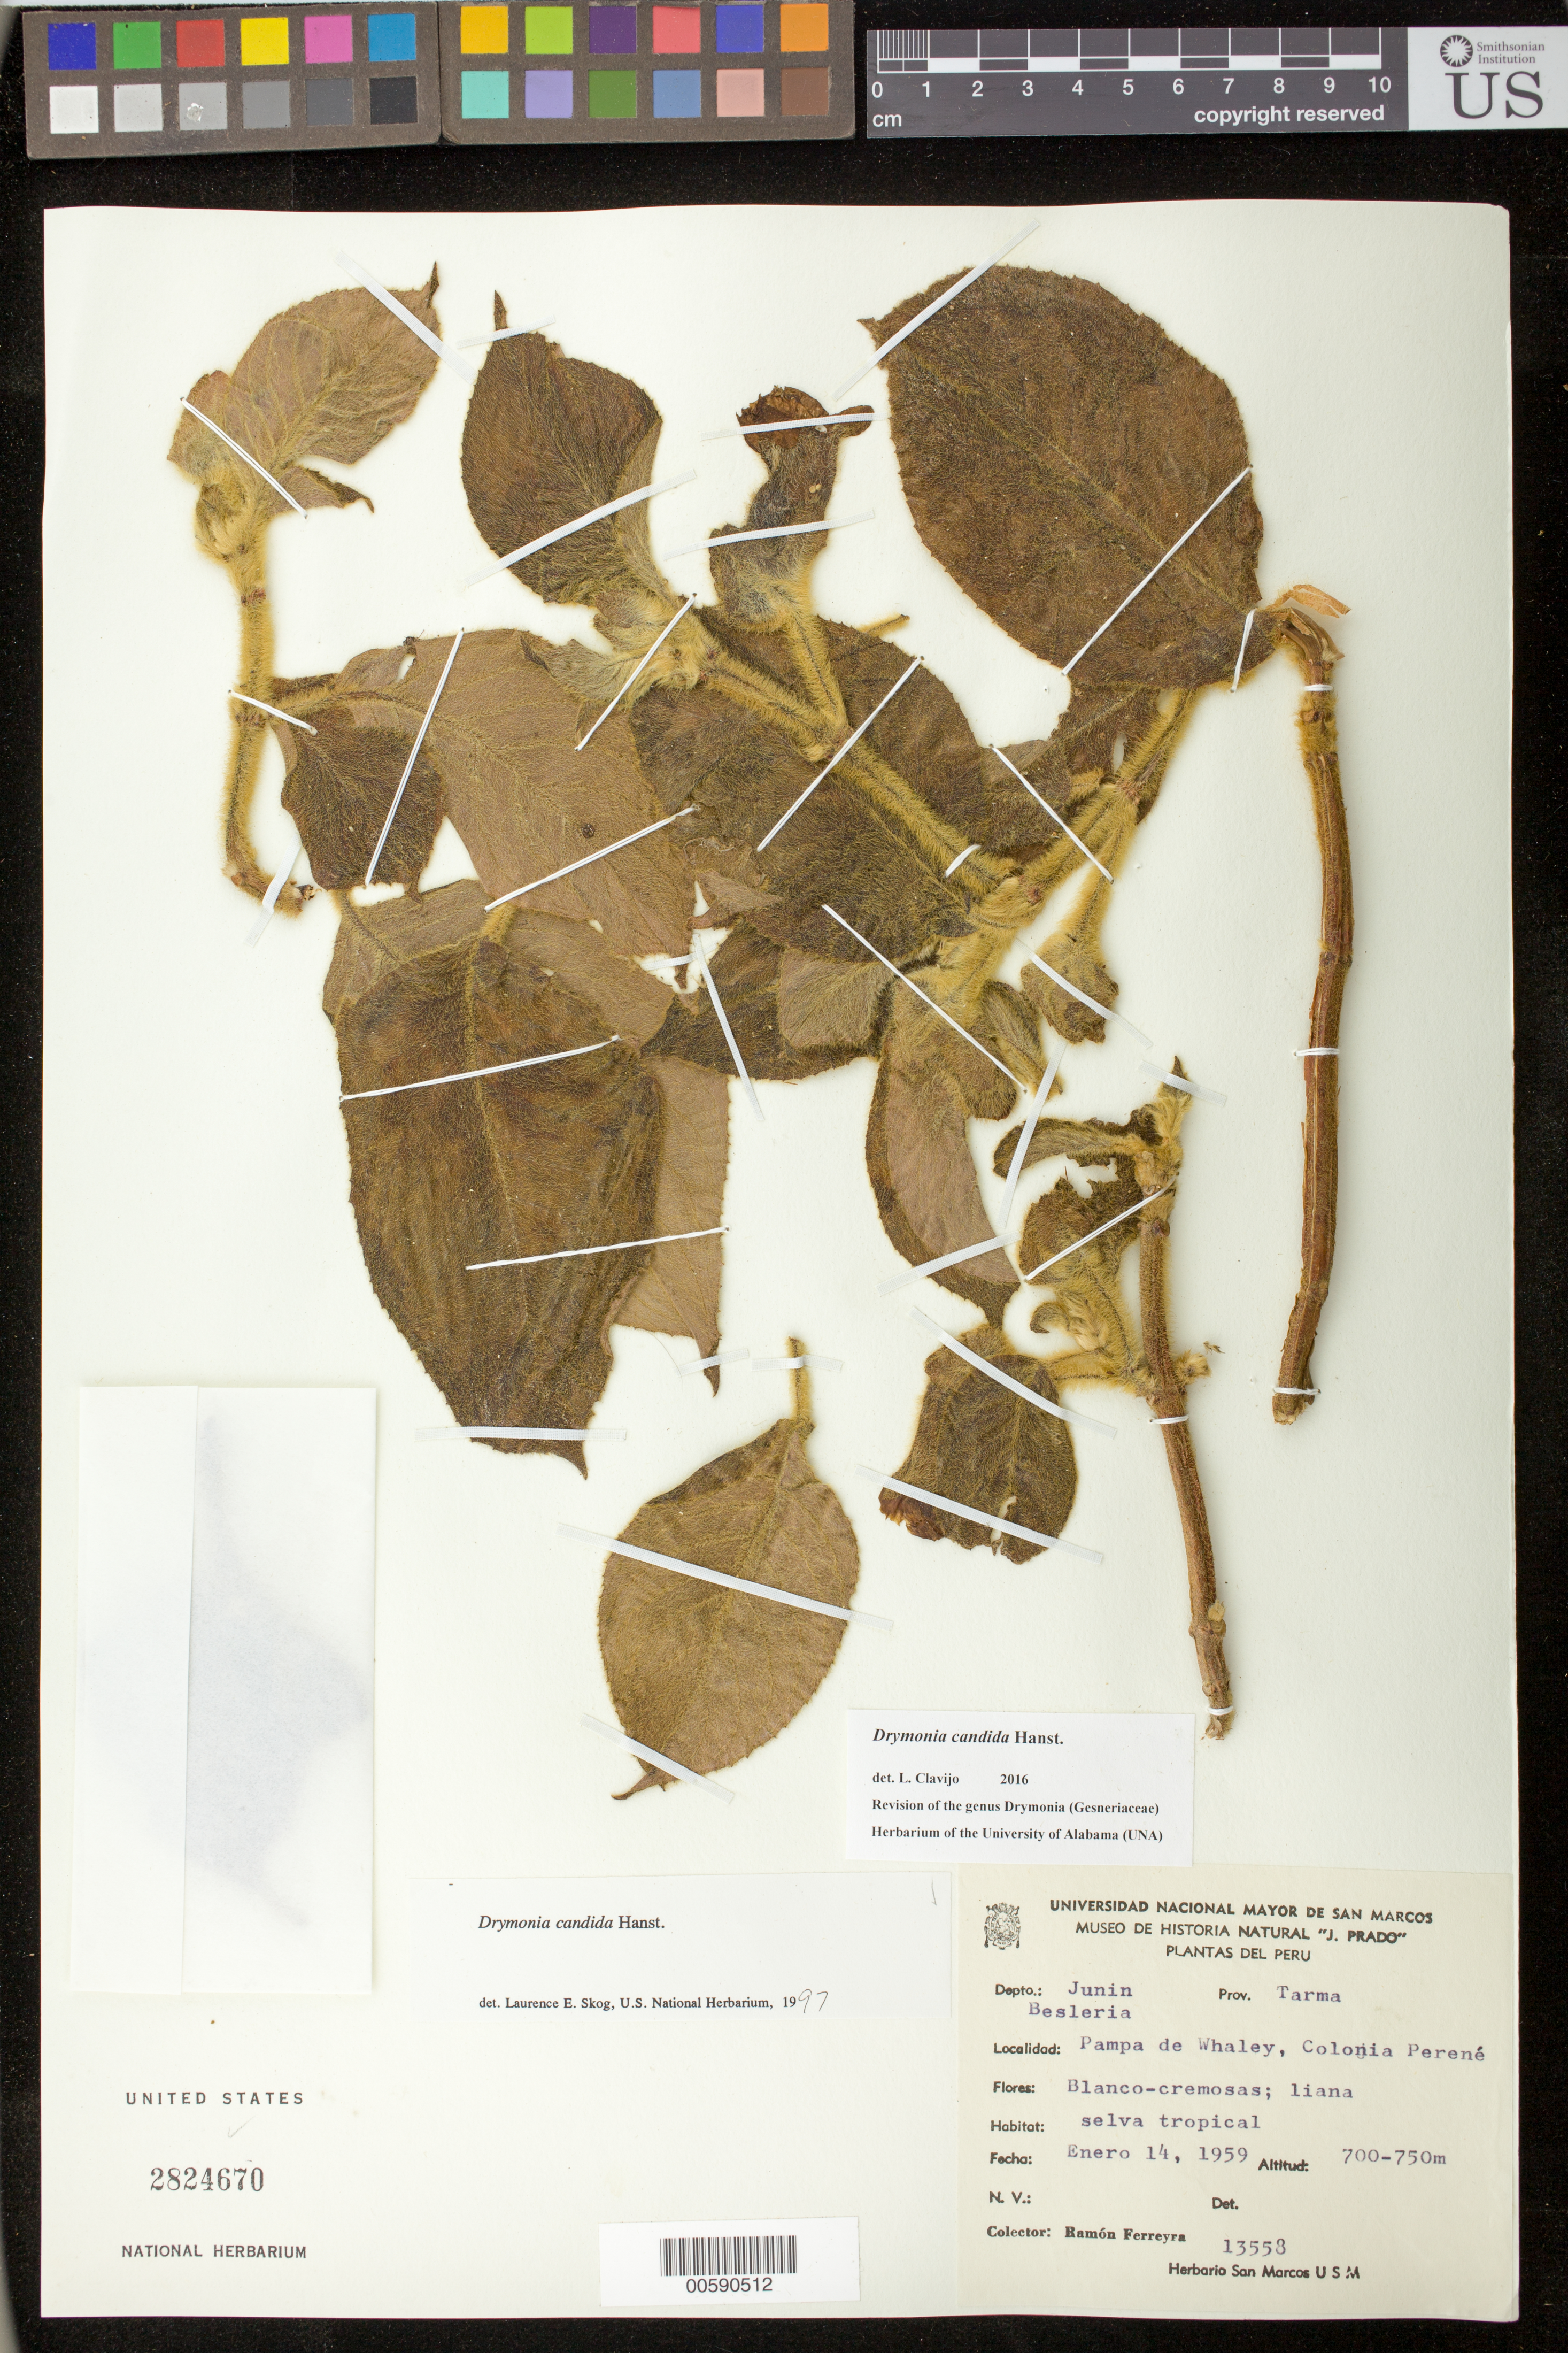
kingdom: Plantae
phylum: Tracheophyta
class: Magnoliopsida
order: Lamiales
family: Gesneriaceae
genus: Drymonia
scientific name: Drymonia candida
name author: Hanst.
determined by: Skog, Laurence E.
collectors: R. A. Ferreyra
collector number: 13558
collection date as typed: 14 Jan 1959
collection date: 1959-01-14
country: Peru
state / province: Junín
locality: Prov. Tarma; Pampa de Whaley, Colonia Perené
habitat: Selva tropical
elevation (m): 700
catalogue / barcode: US 2824670